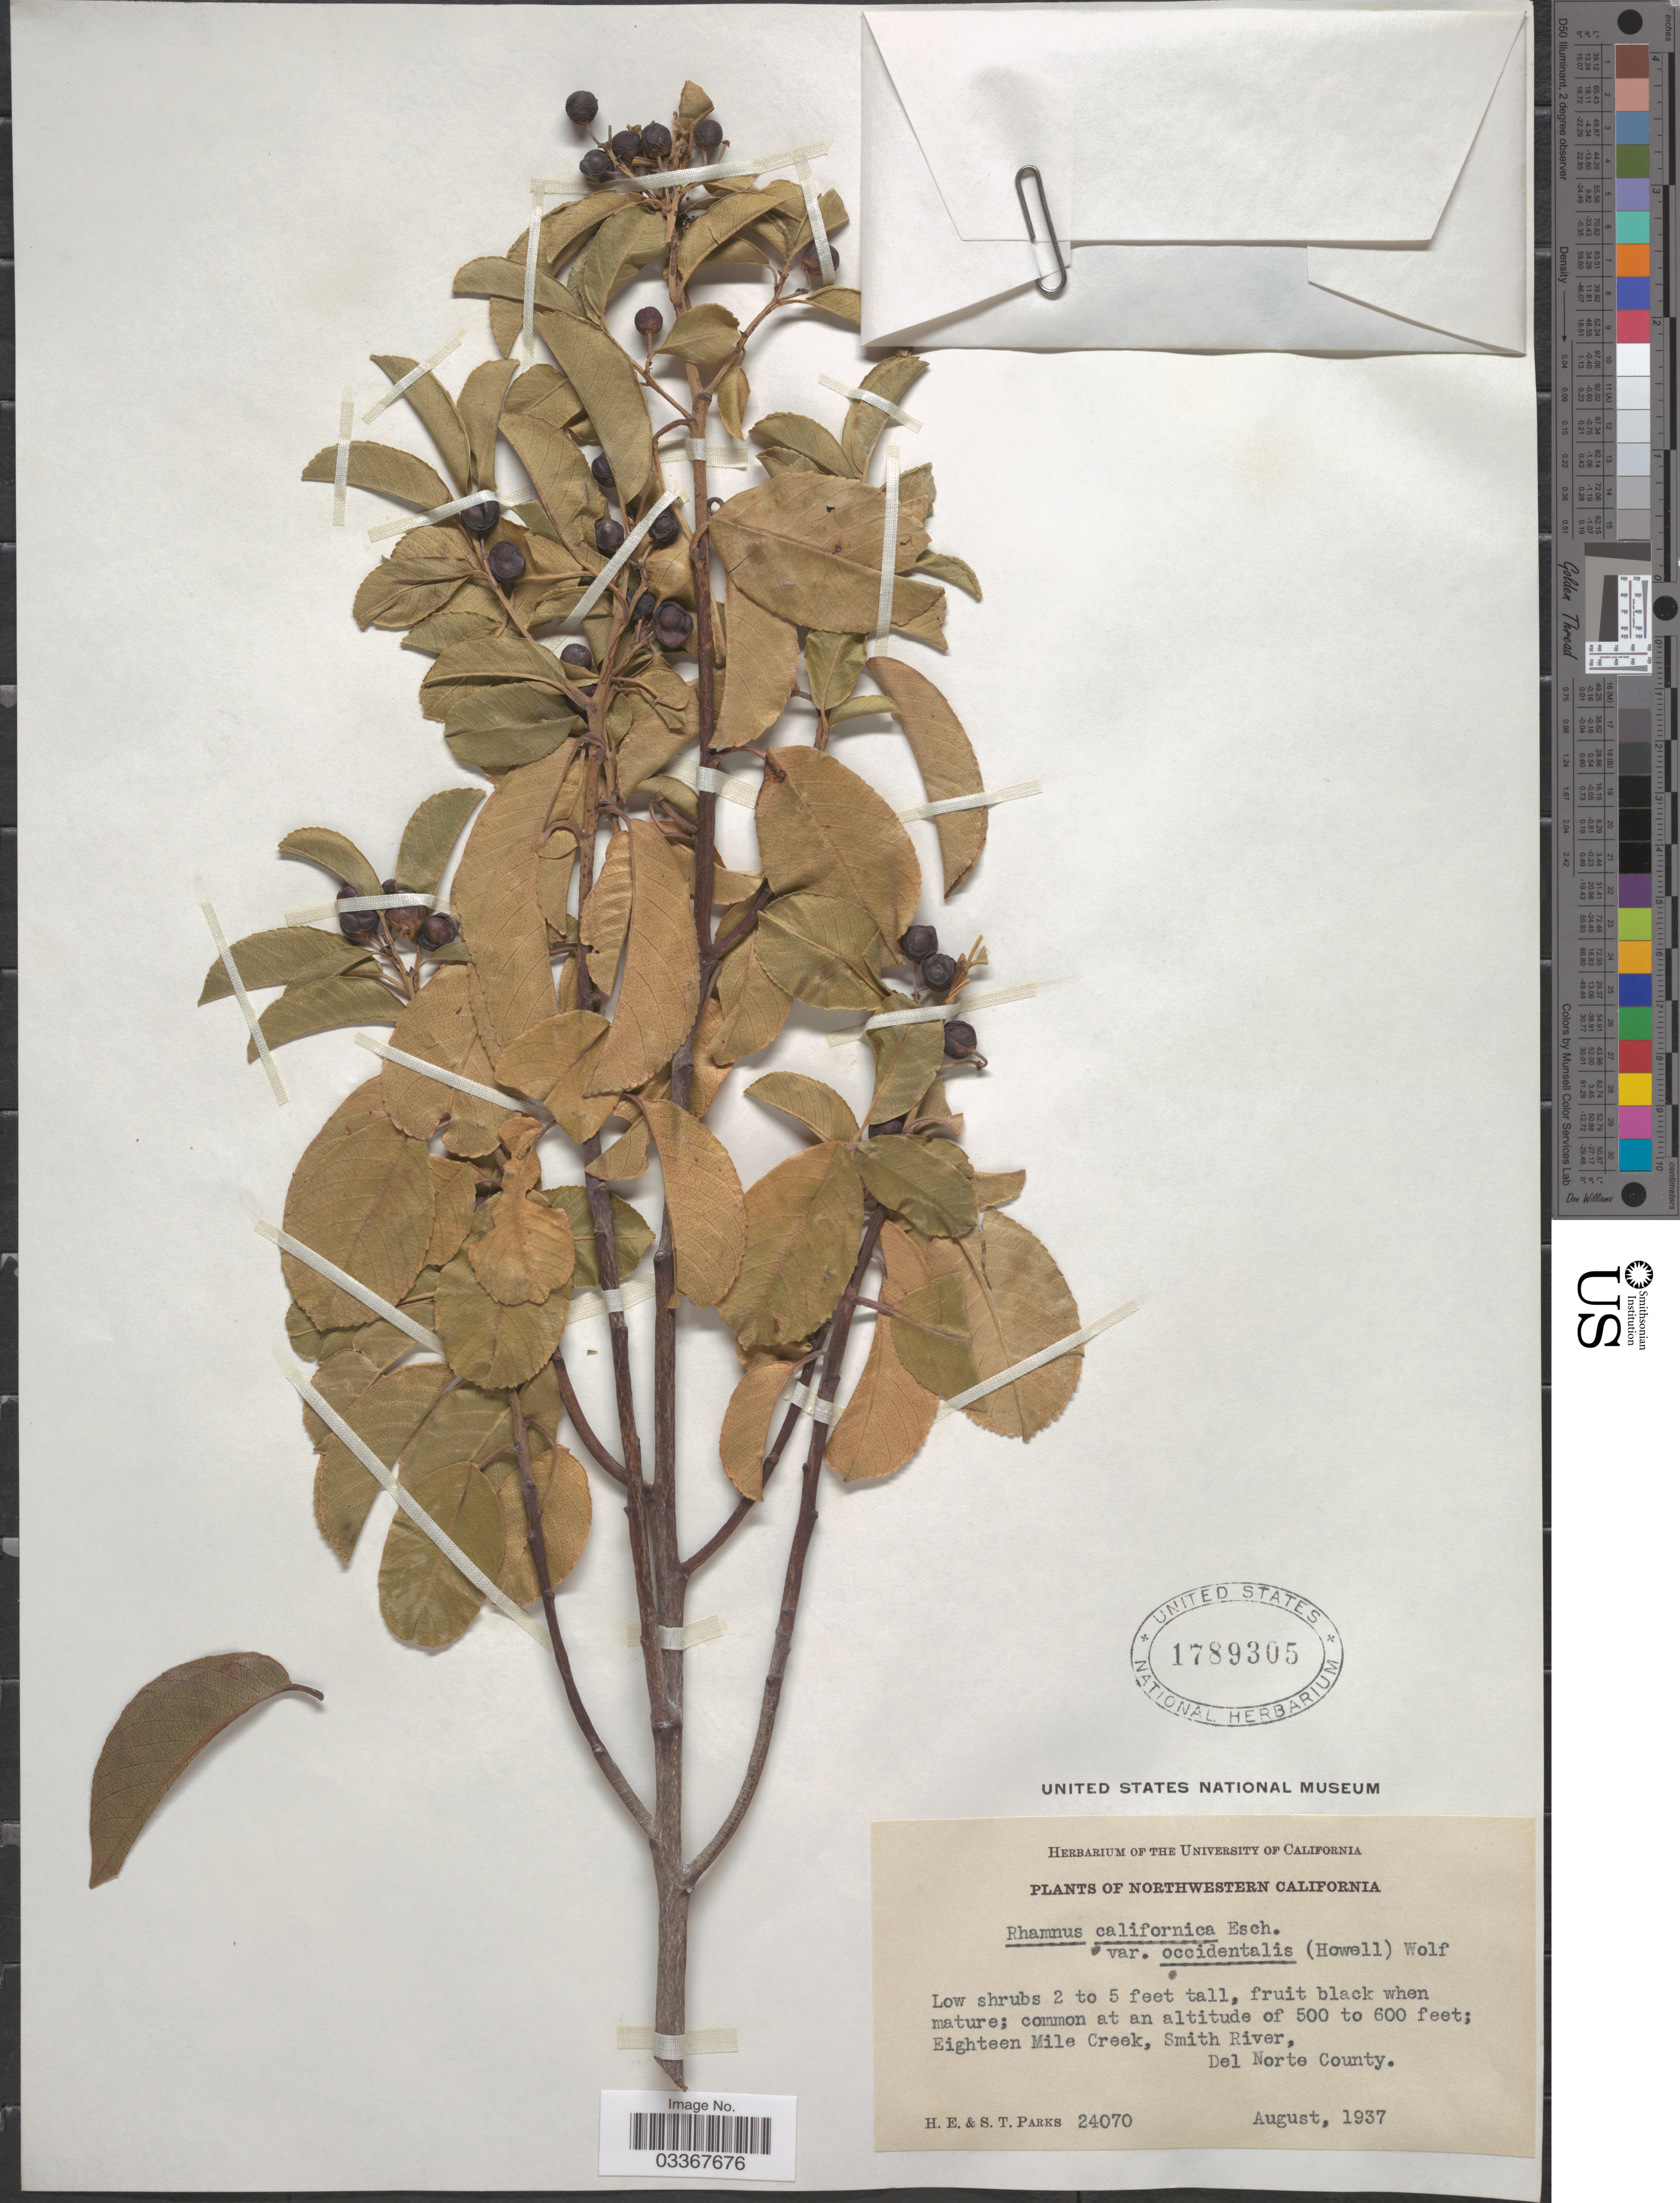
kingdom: Plantae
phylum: Tracheophyta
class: Magnoliopsida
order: Rosales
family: Rhamnaceae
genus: Frangula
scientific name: Frangula californica subsp. occidentalis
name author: (Howell) Kartesz & Gandhi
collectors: H. E. Parks & S. Parks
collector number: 24070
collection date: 1937-08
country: United States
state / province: California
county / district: Del Norte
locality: Northwestern California, Eighteen Mile Creek, Smith River, Del Norte County.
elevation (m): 152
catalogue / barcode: US 1789305